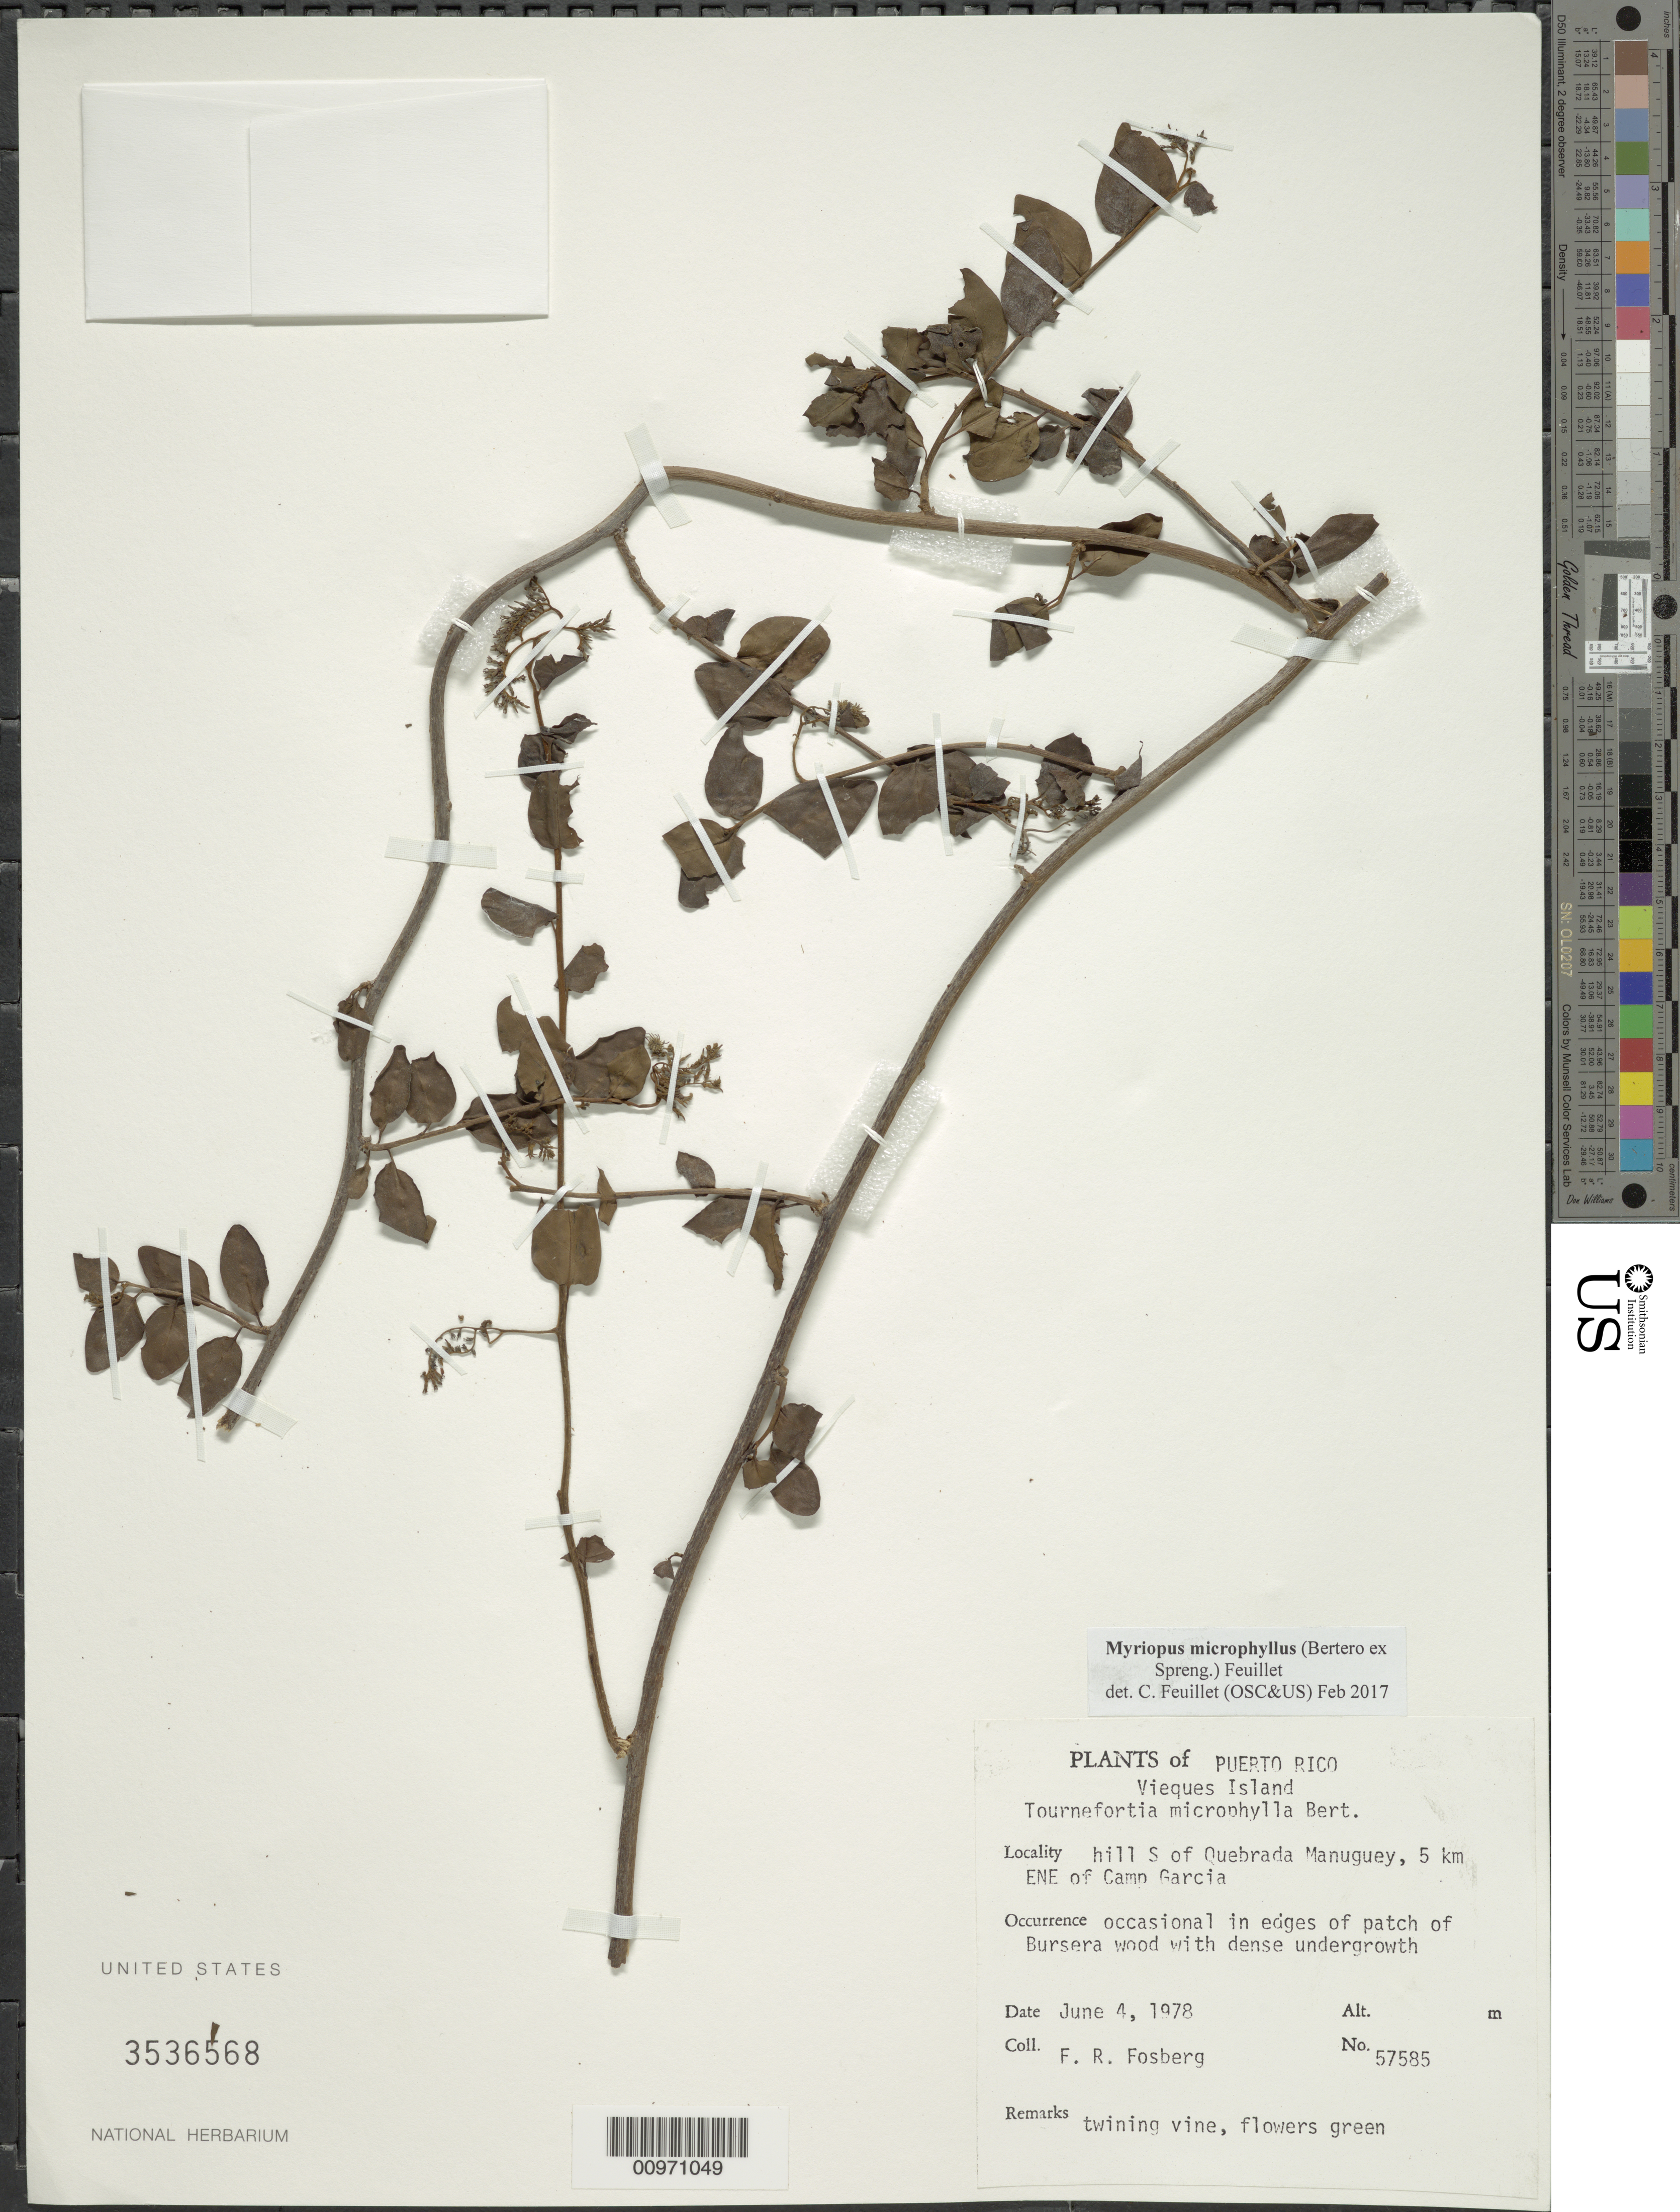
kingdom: Plantae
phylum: Tracheophyta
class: Magnoliopsida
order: Boraginales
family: Heliotropiaceae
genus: Myriopus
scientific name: Myriopus microphyllus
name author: (Bertero ex Spreng.) Feuillet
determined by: Feuillet, C.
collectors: F. R. Fosberg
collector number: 57585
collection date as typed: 04 Jun 1978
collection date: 1978-06-04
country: Puerto Rico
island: Vieques I.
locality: South of Quebrada Manuguey, 5 km ENE of Camp Garcia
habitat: In edges of patch of Bursera wood with dense undergrowth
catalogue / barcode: US 3536568